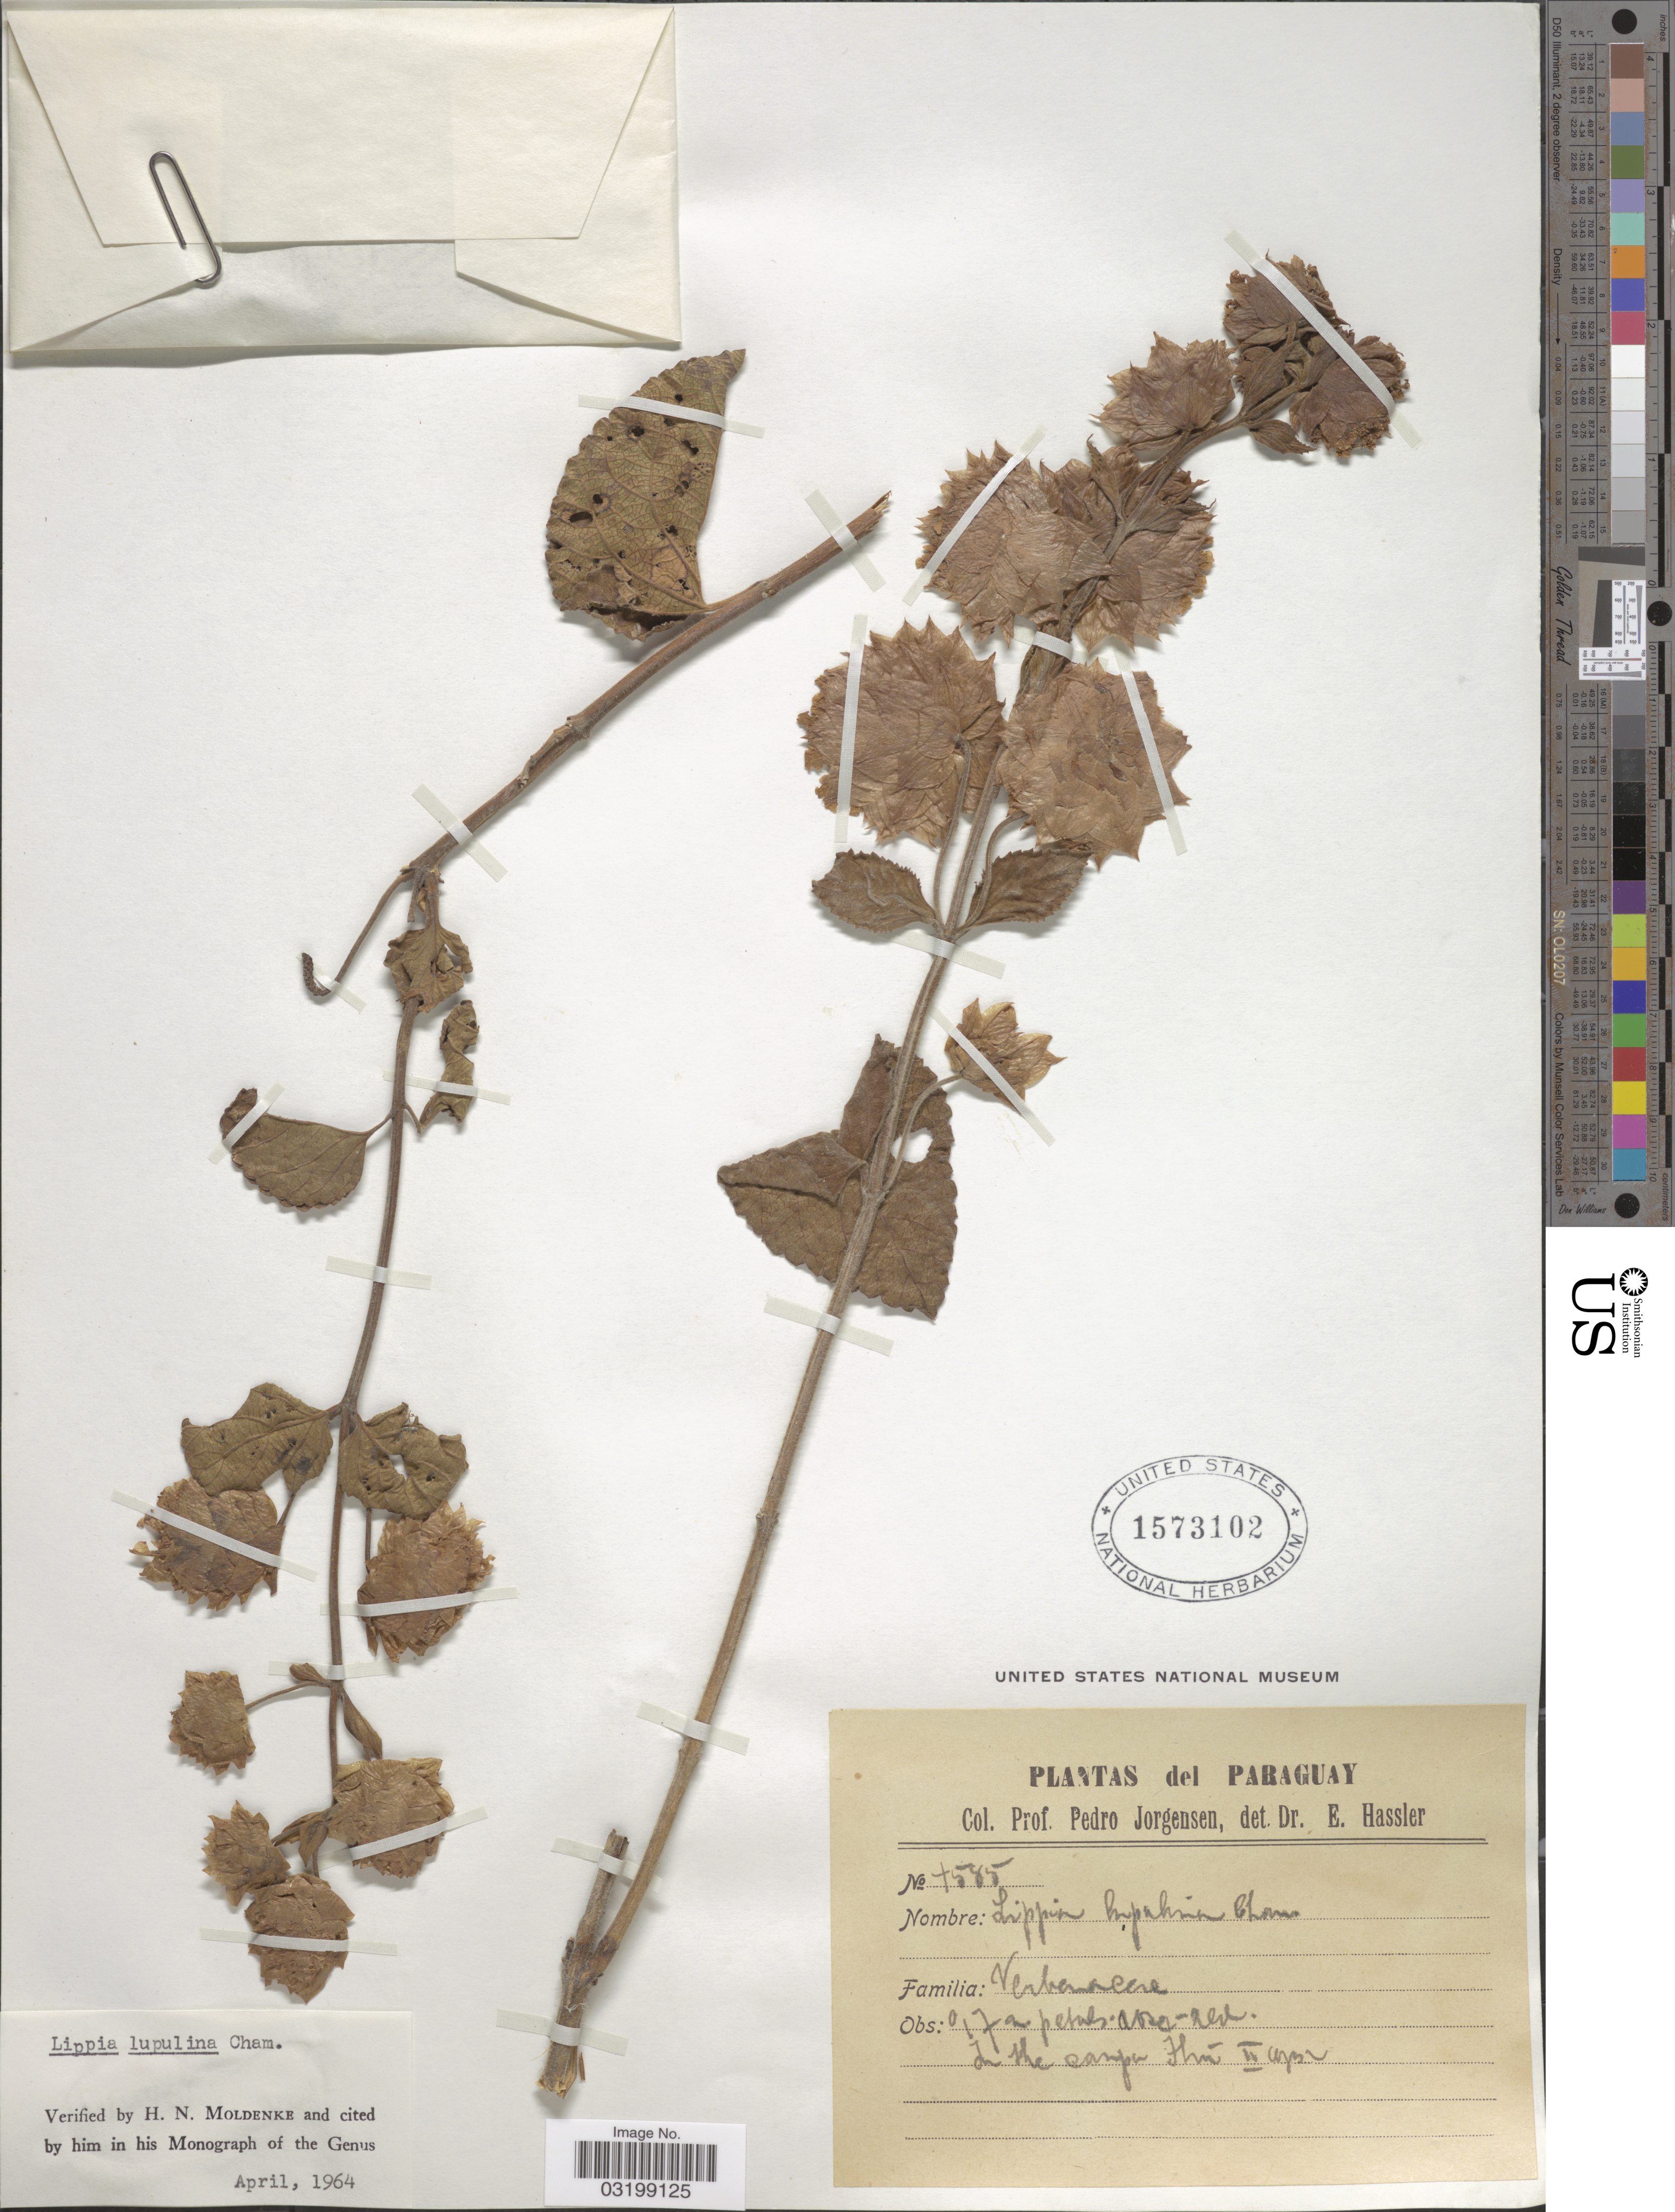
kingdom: Plantae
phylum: Tracheophyta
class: Magnoliopsida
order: Lamiales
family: Verbenaceae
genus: Lippia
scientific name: Lippia lupulina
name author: Cham.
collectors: P. Jörgensen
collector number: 4585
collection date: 1932-02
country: Paraguay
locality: In the campo Ihu.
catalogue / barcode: US 1573102